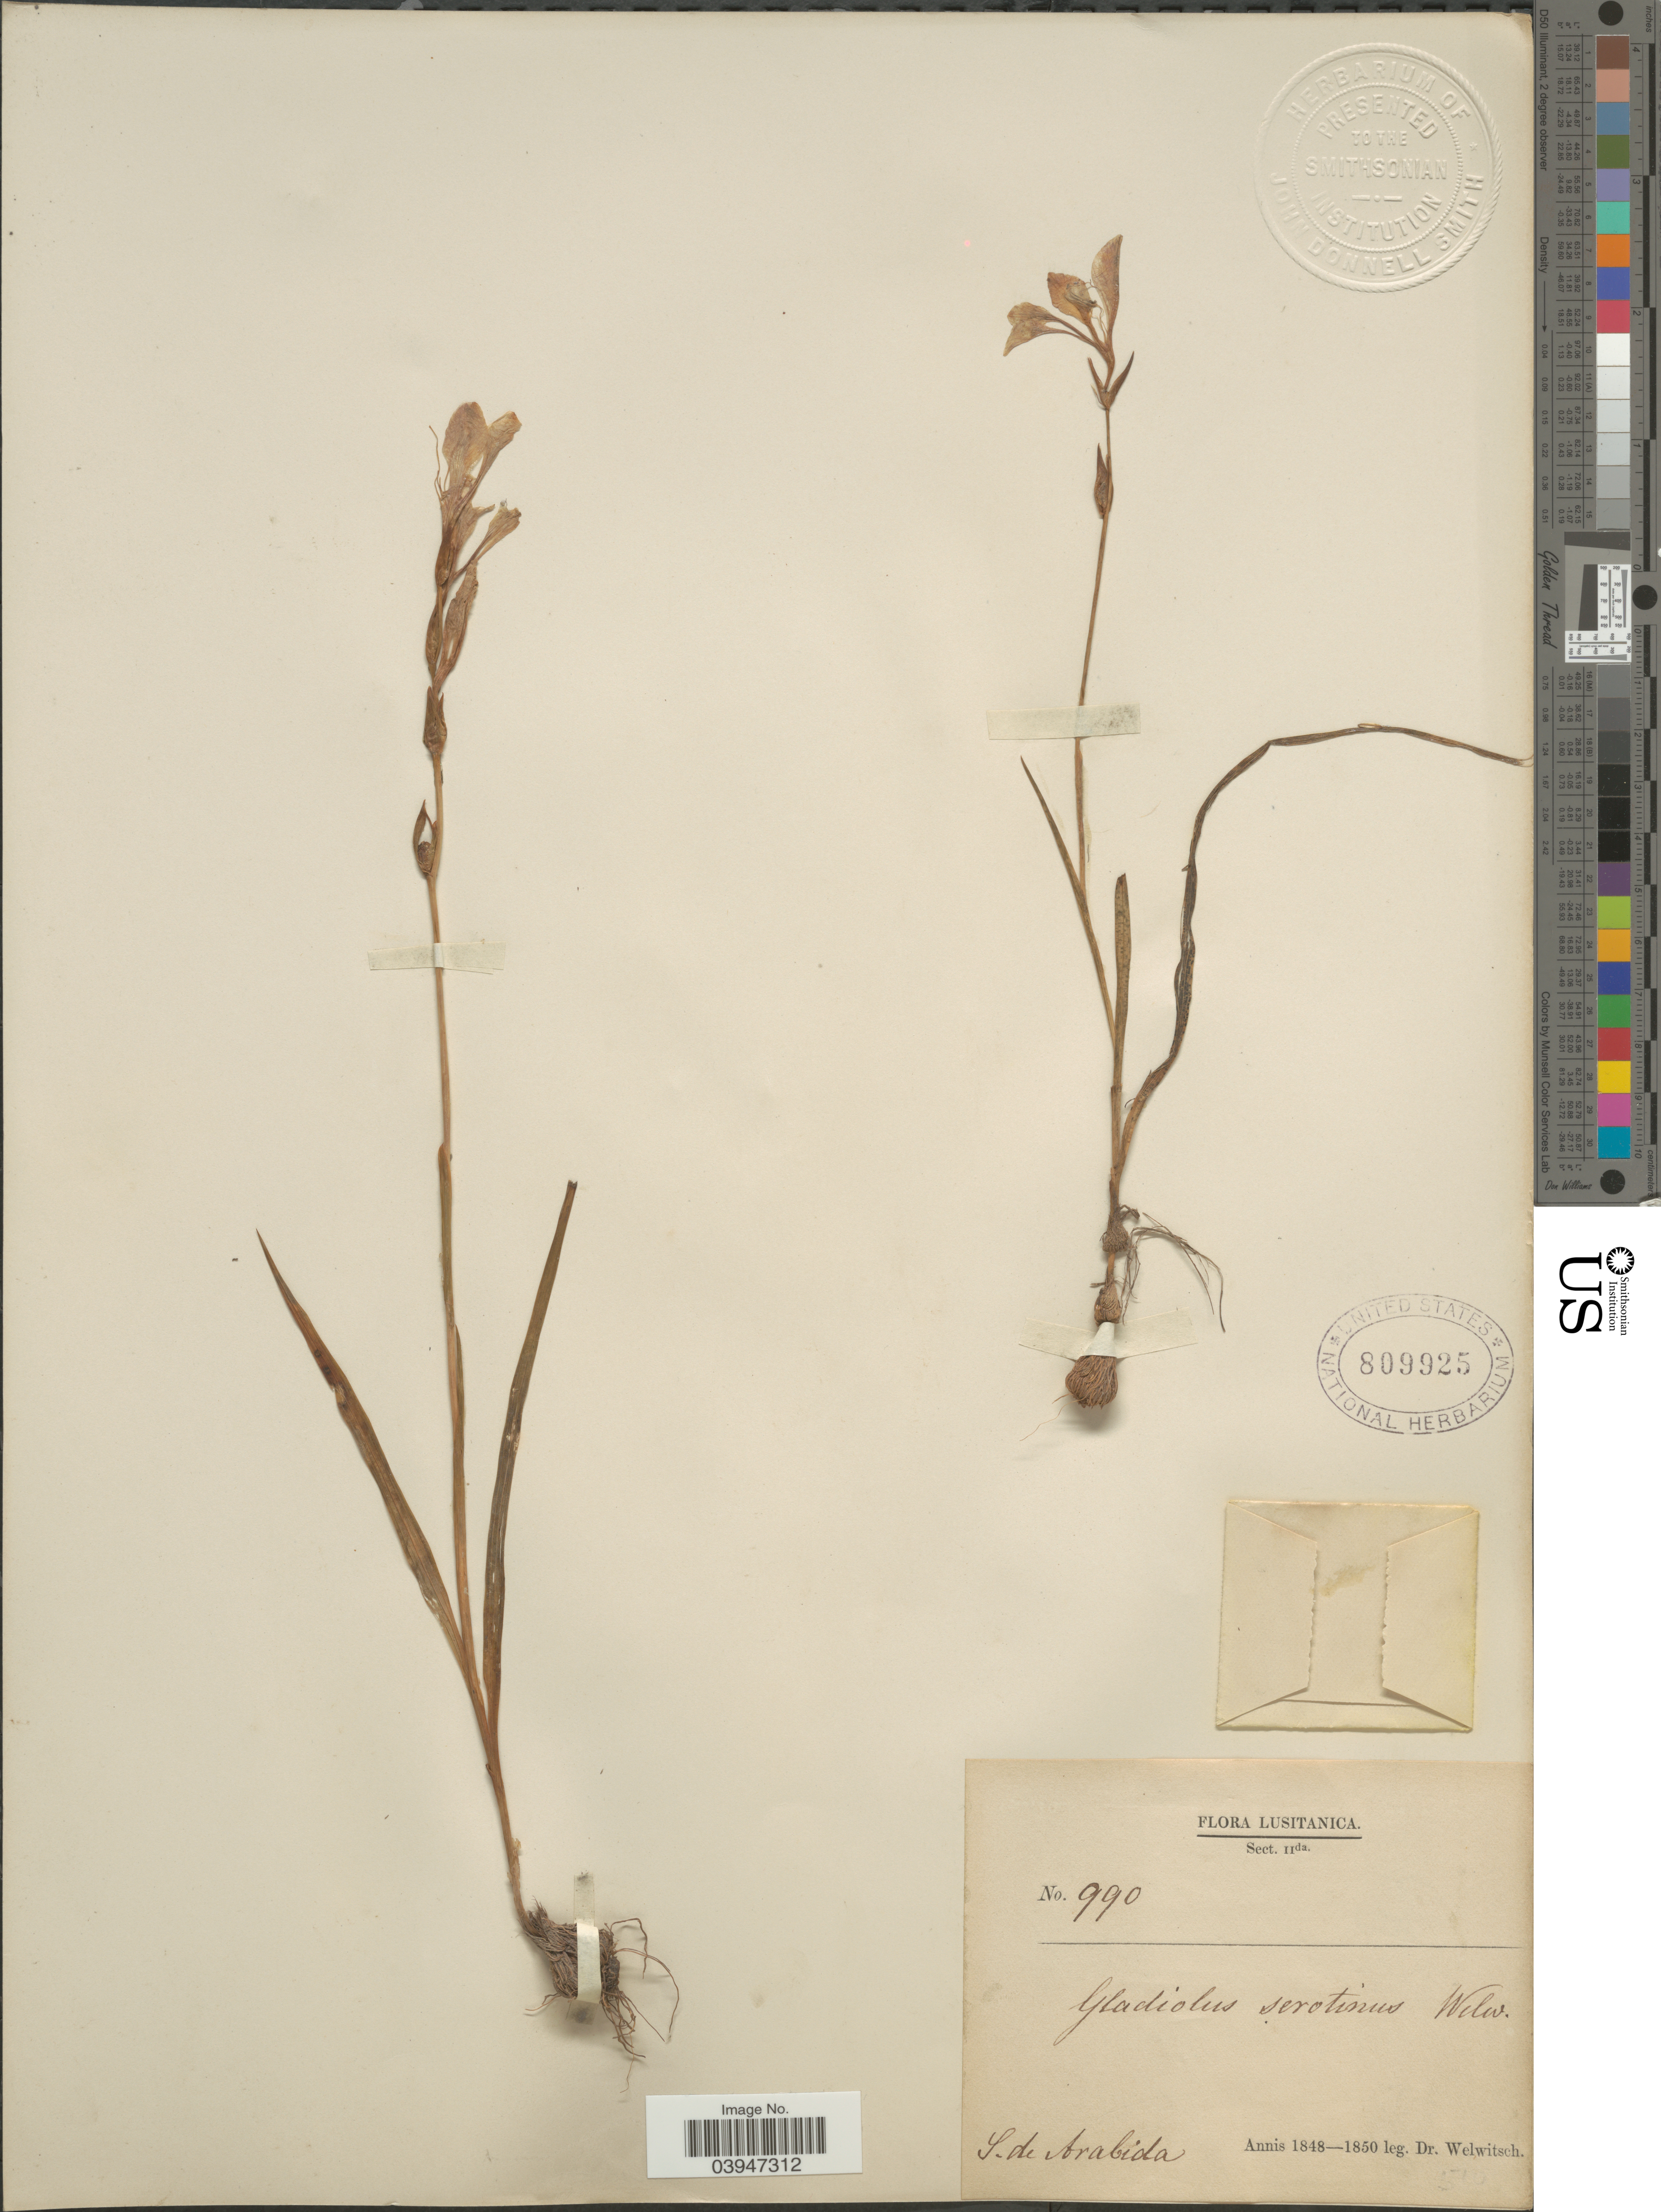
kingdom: Plantae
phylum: Tracheophyta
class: Liliopsida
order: Asparagales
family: Iridaceae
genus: Gladiolus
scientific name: Gladiolus serotinus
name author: Welw. ex Boiss. & Reut.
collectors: -. Welwitsch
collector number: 990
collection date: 1848/1850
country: Portugal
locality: Lusitanica. S. de Arabida.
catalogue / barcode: US 809925